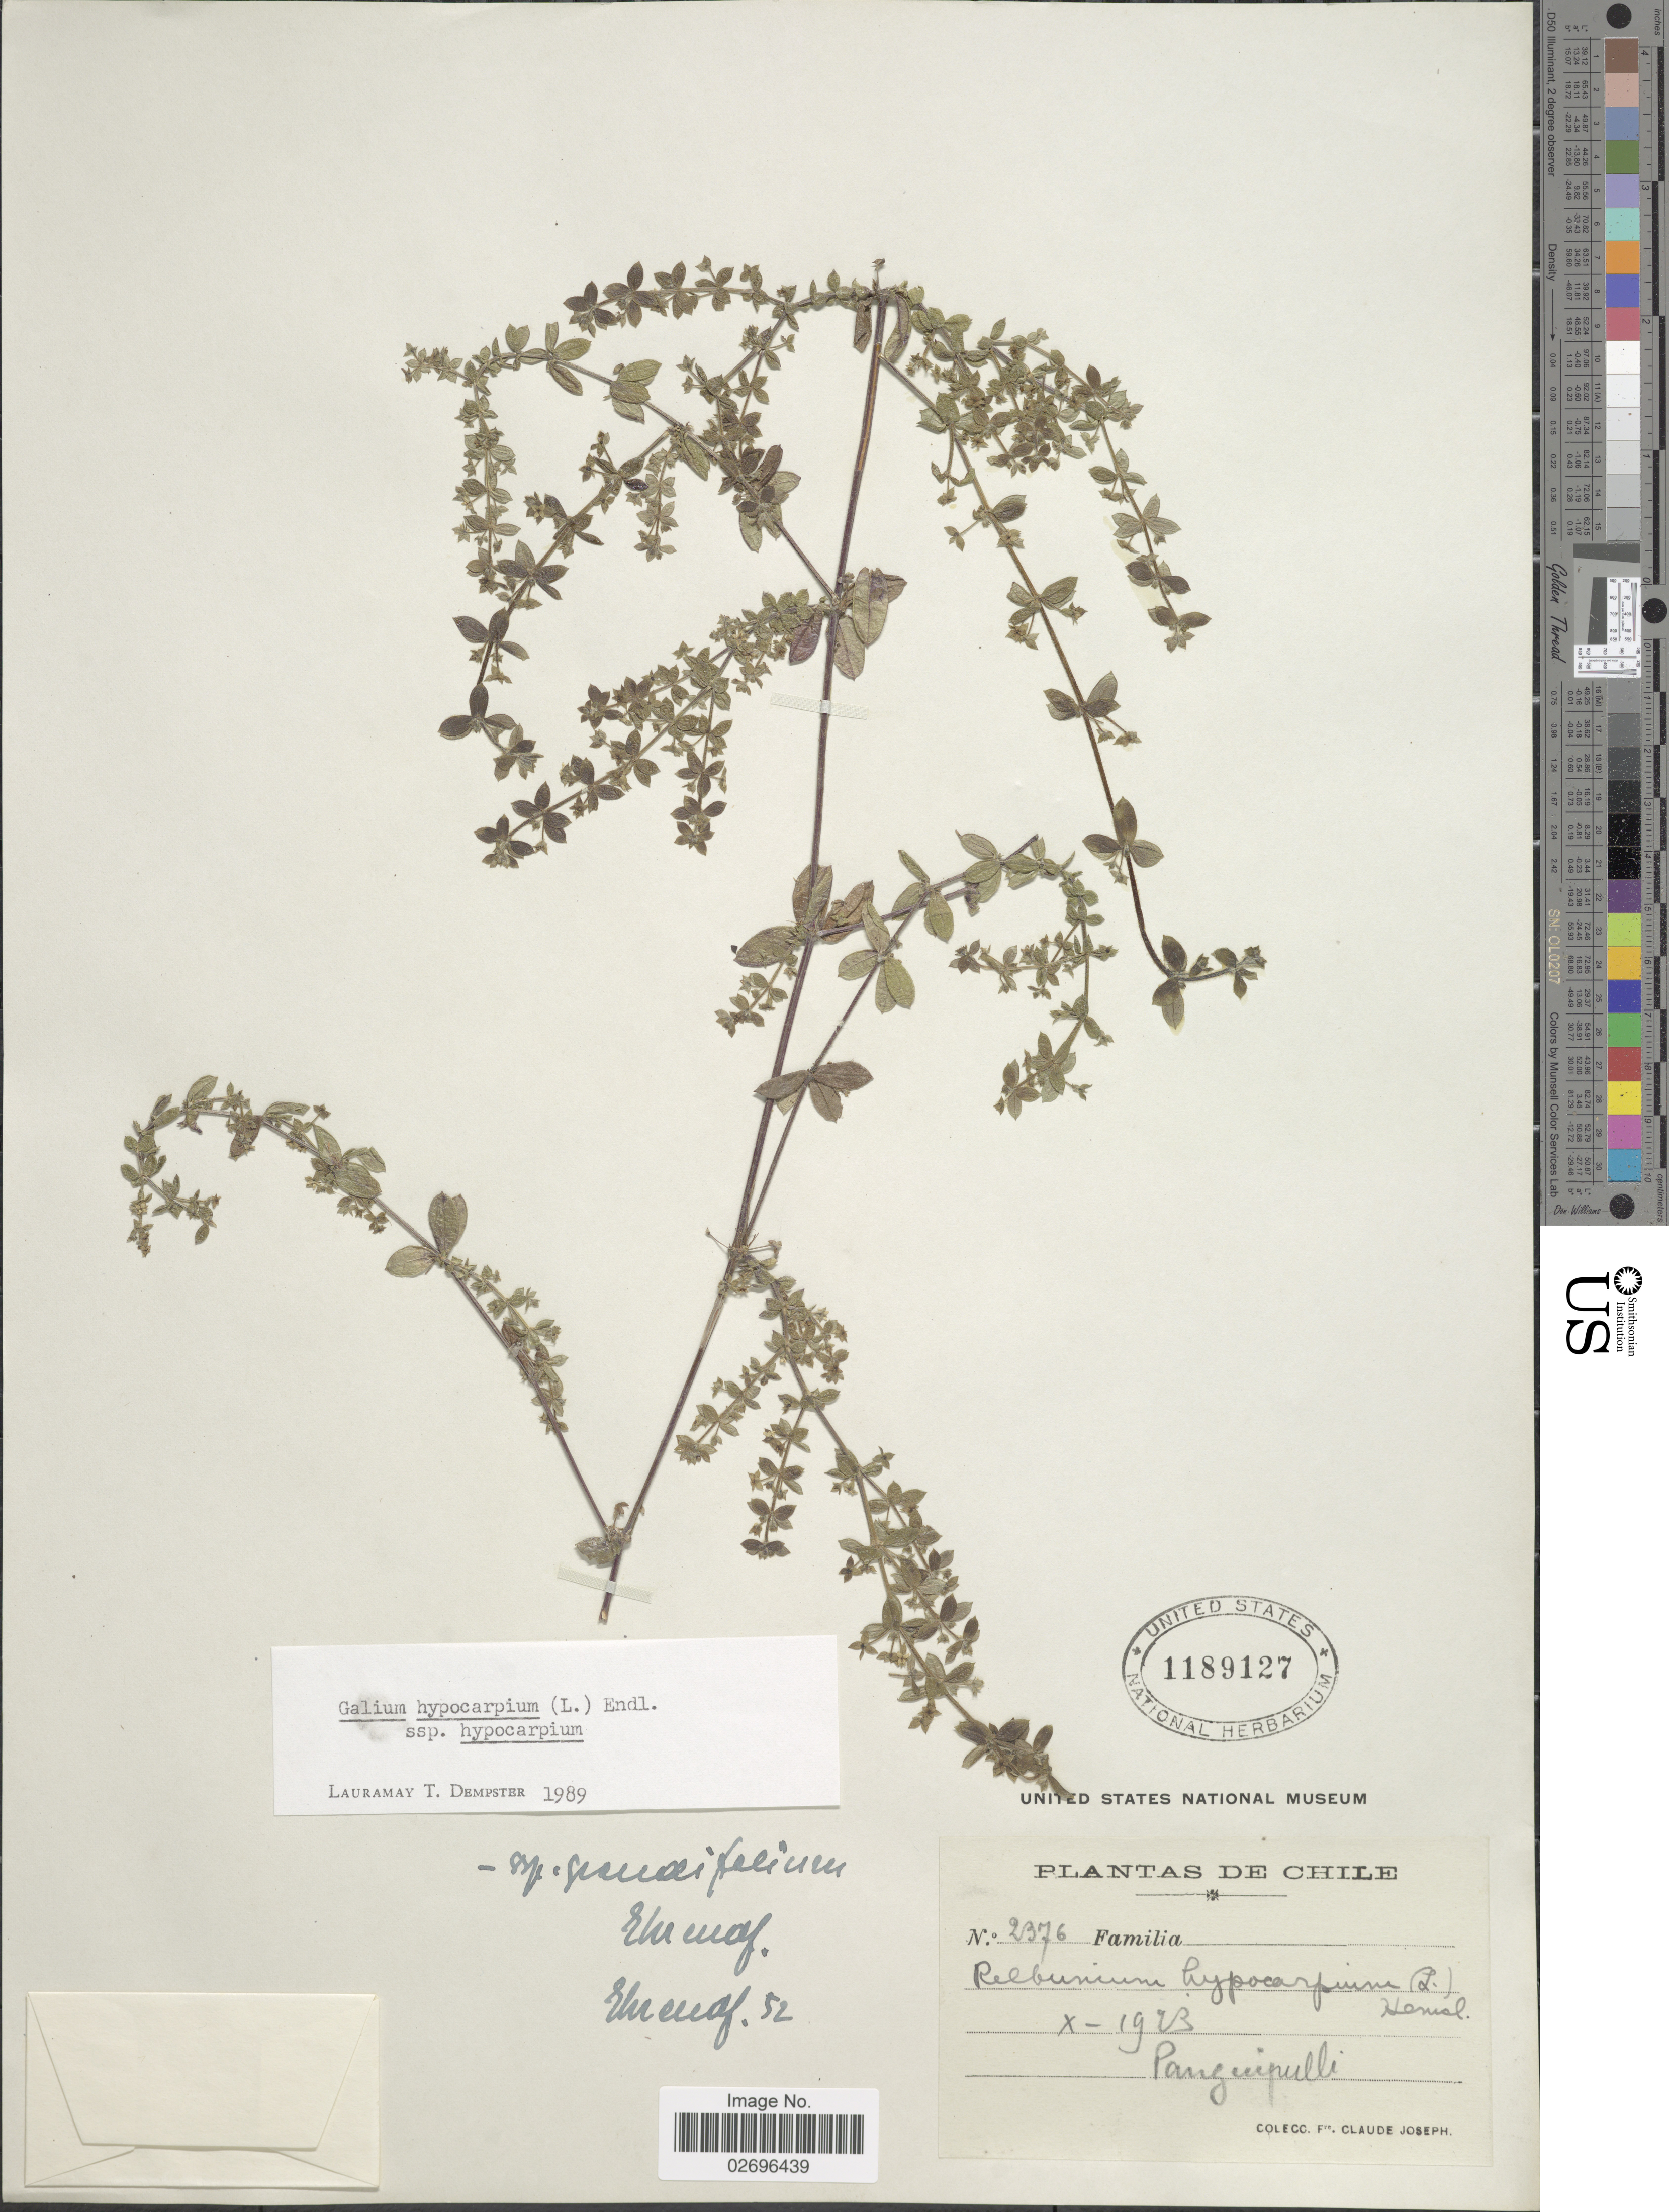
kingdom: Plantae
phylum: Tracheophyta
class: Magnoliopsida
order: Gentianales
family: Rubiaceae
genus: Galium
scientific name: Galium hypocarpium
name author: (L.) Endl. ex Griseb.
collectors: Bro. Claude-Joseph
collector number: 2376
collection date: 1923-10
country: Chile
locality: Panguipulli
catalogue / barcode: US 1189127